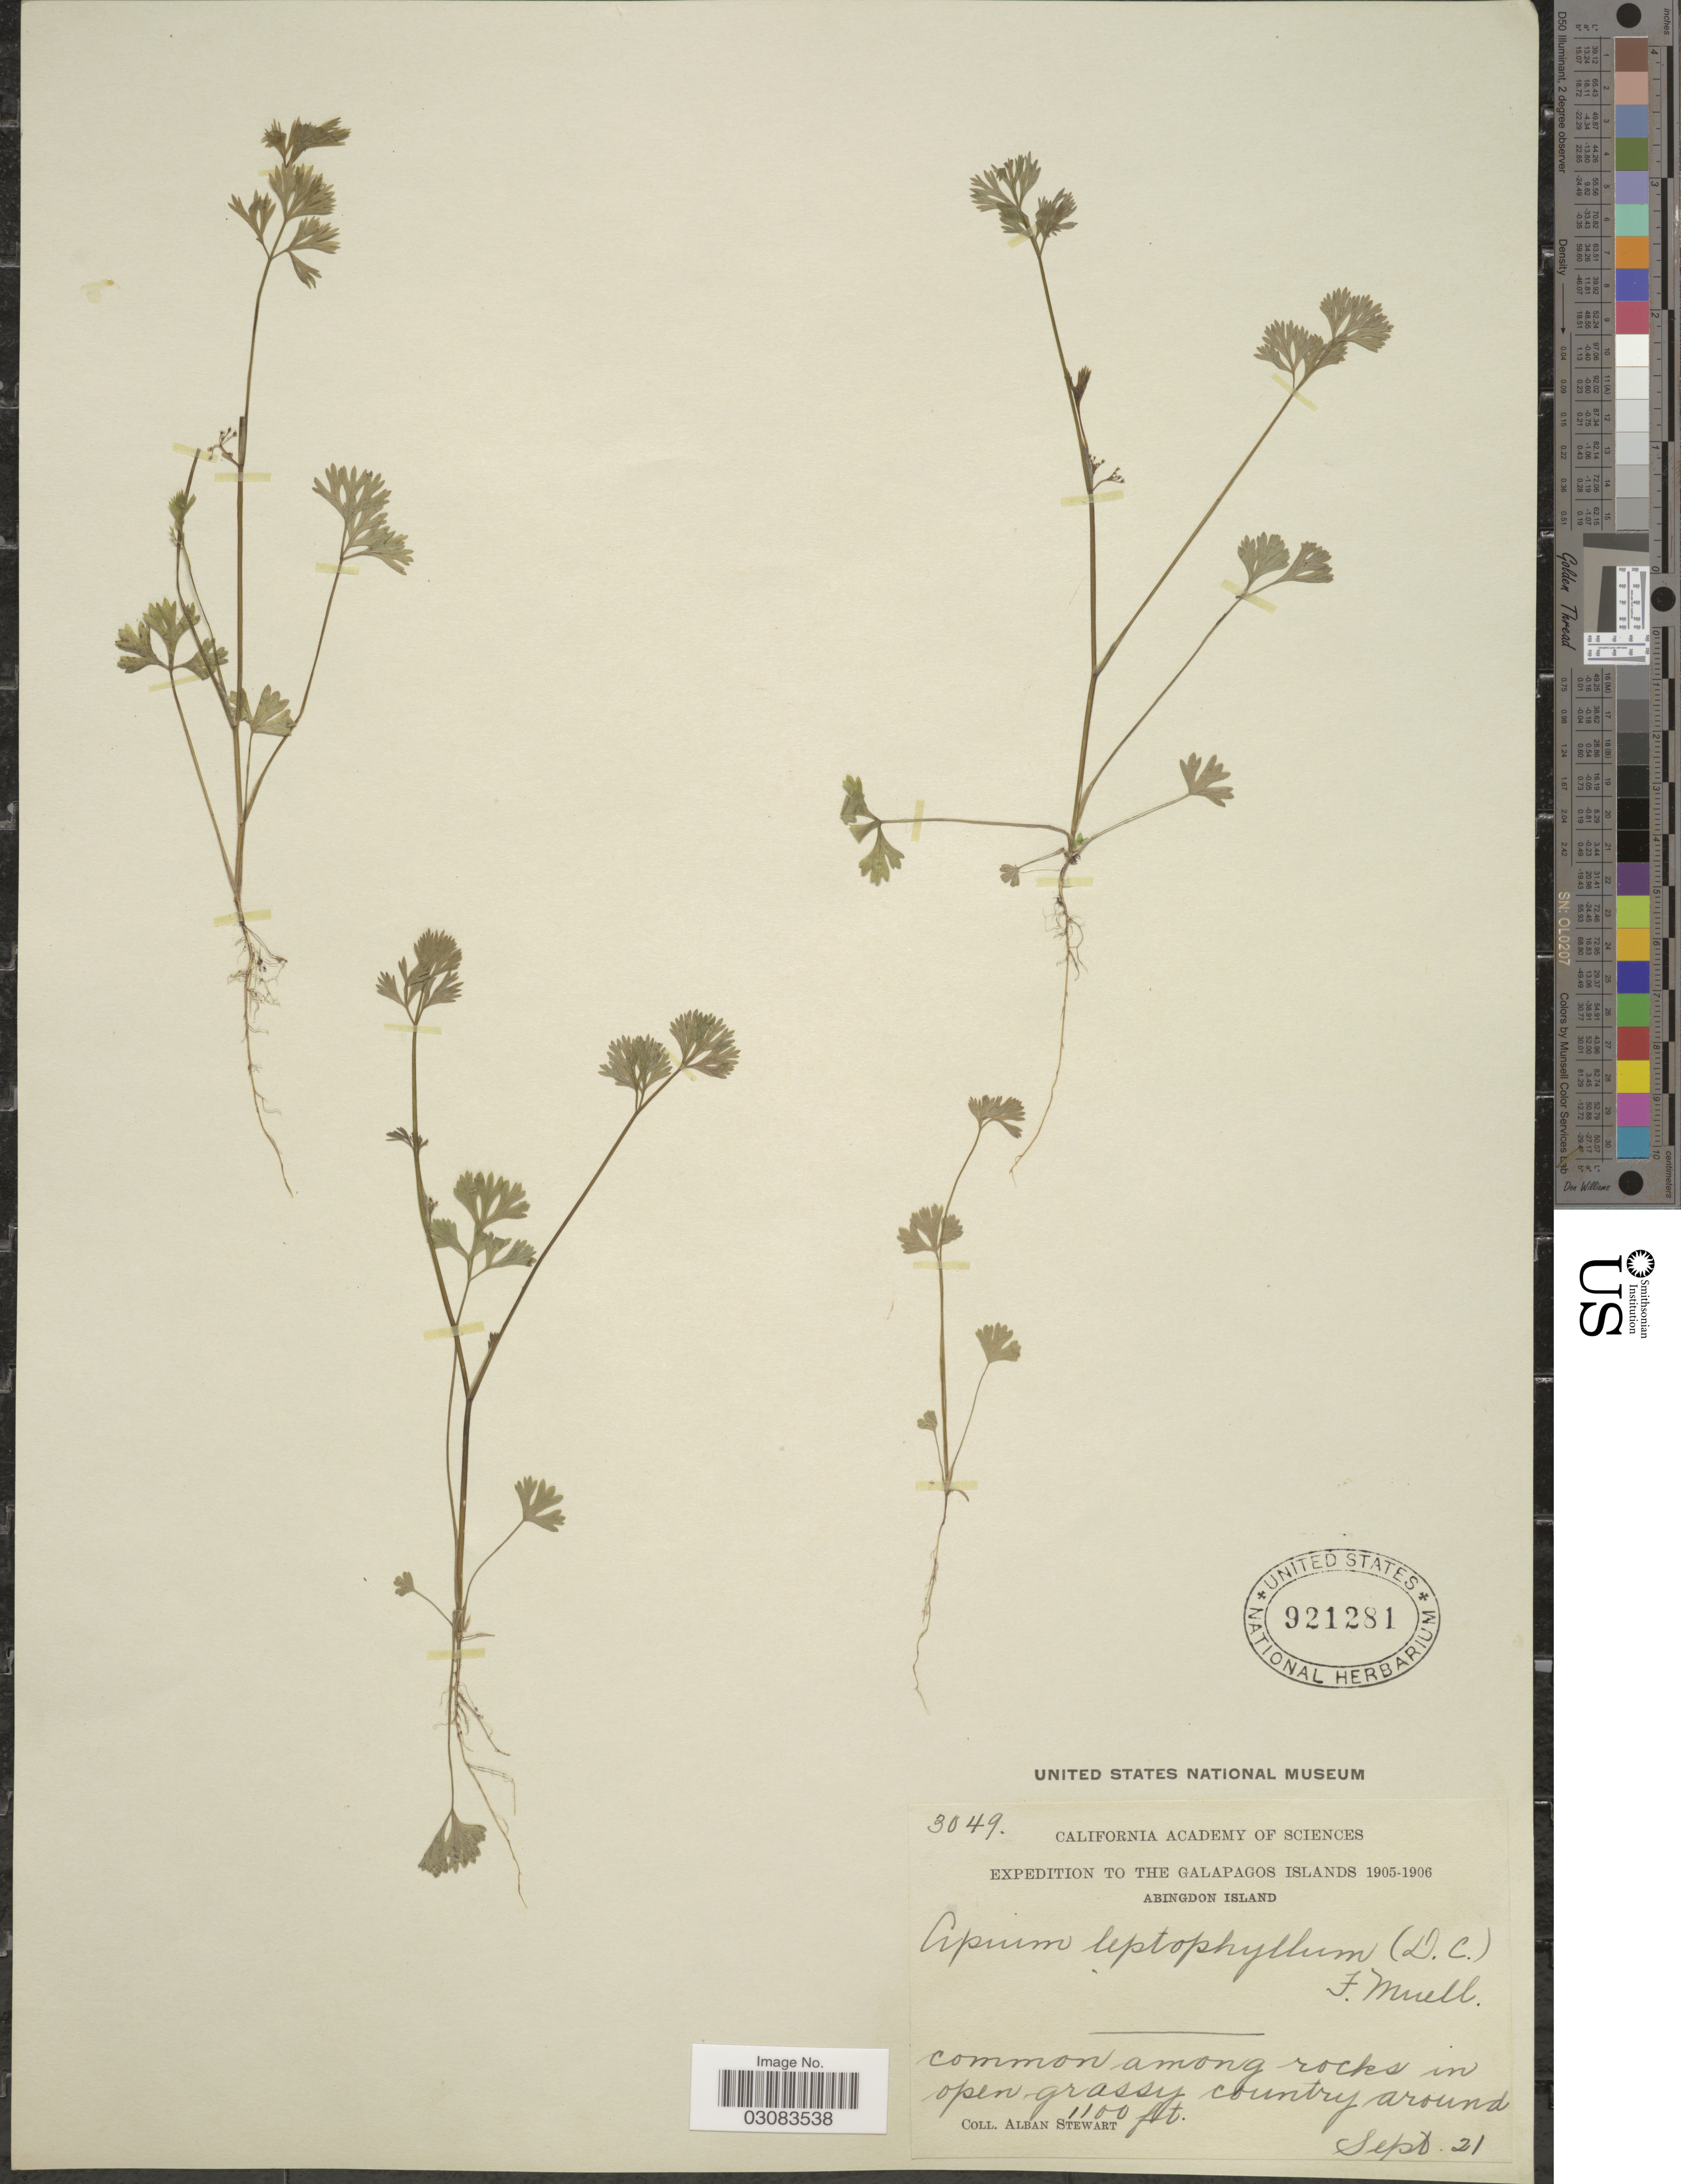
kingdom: Plantae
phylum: Tracheophyta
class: Magnoliopsida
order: Apiales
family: Apiaceae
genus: Cyclospermum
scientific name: Cyclospermum leptophyllum var. leptophyllum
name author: (Pers.) Sprague ex Britton & P. Wilson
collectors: A. Stewart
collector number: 3049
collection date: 1905-09-21/1906-09-21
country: Ecuador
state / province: Colón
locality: Galapagos Islands. Abingdon Island. Common among rocks in open grassy country around.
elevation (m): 335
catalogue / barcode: US 921281